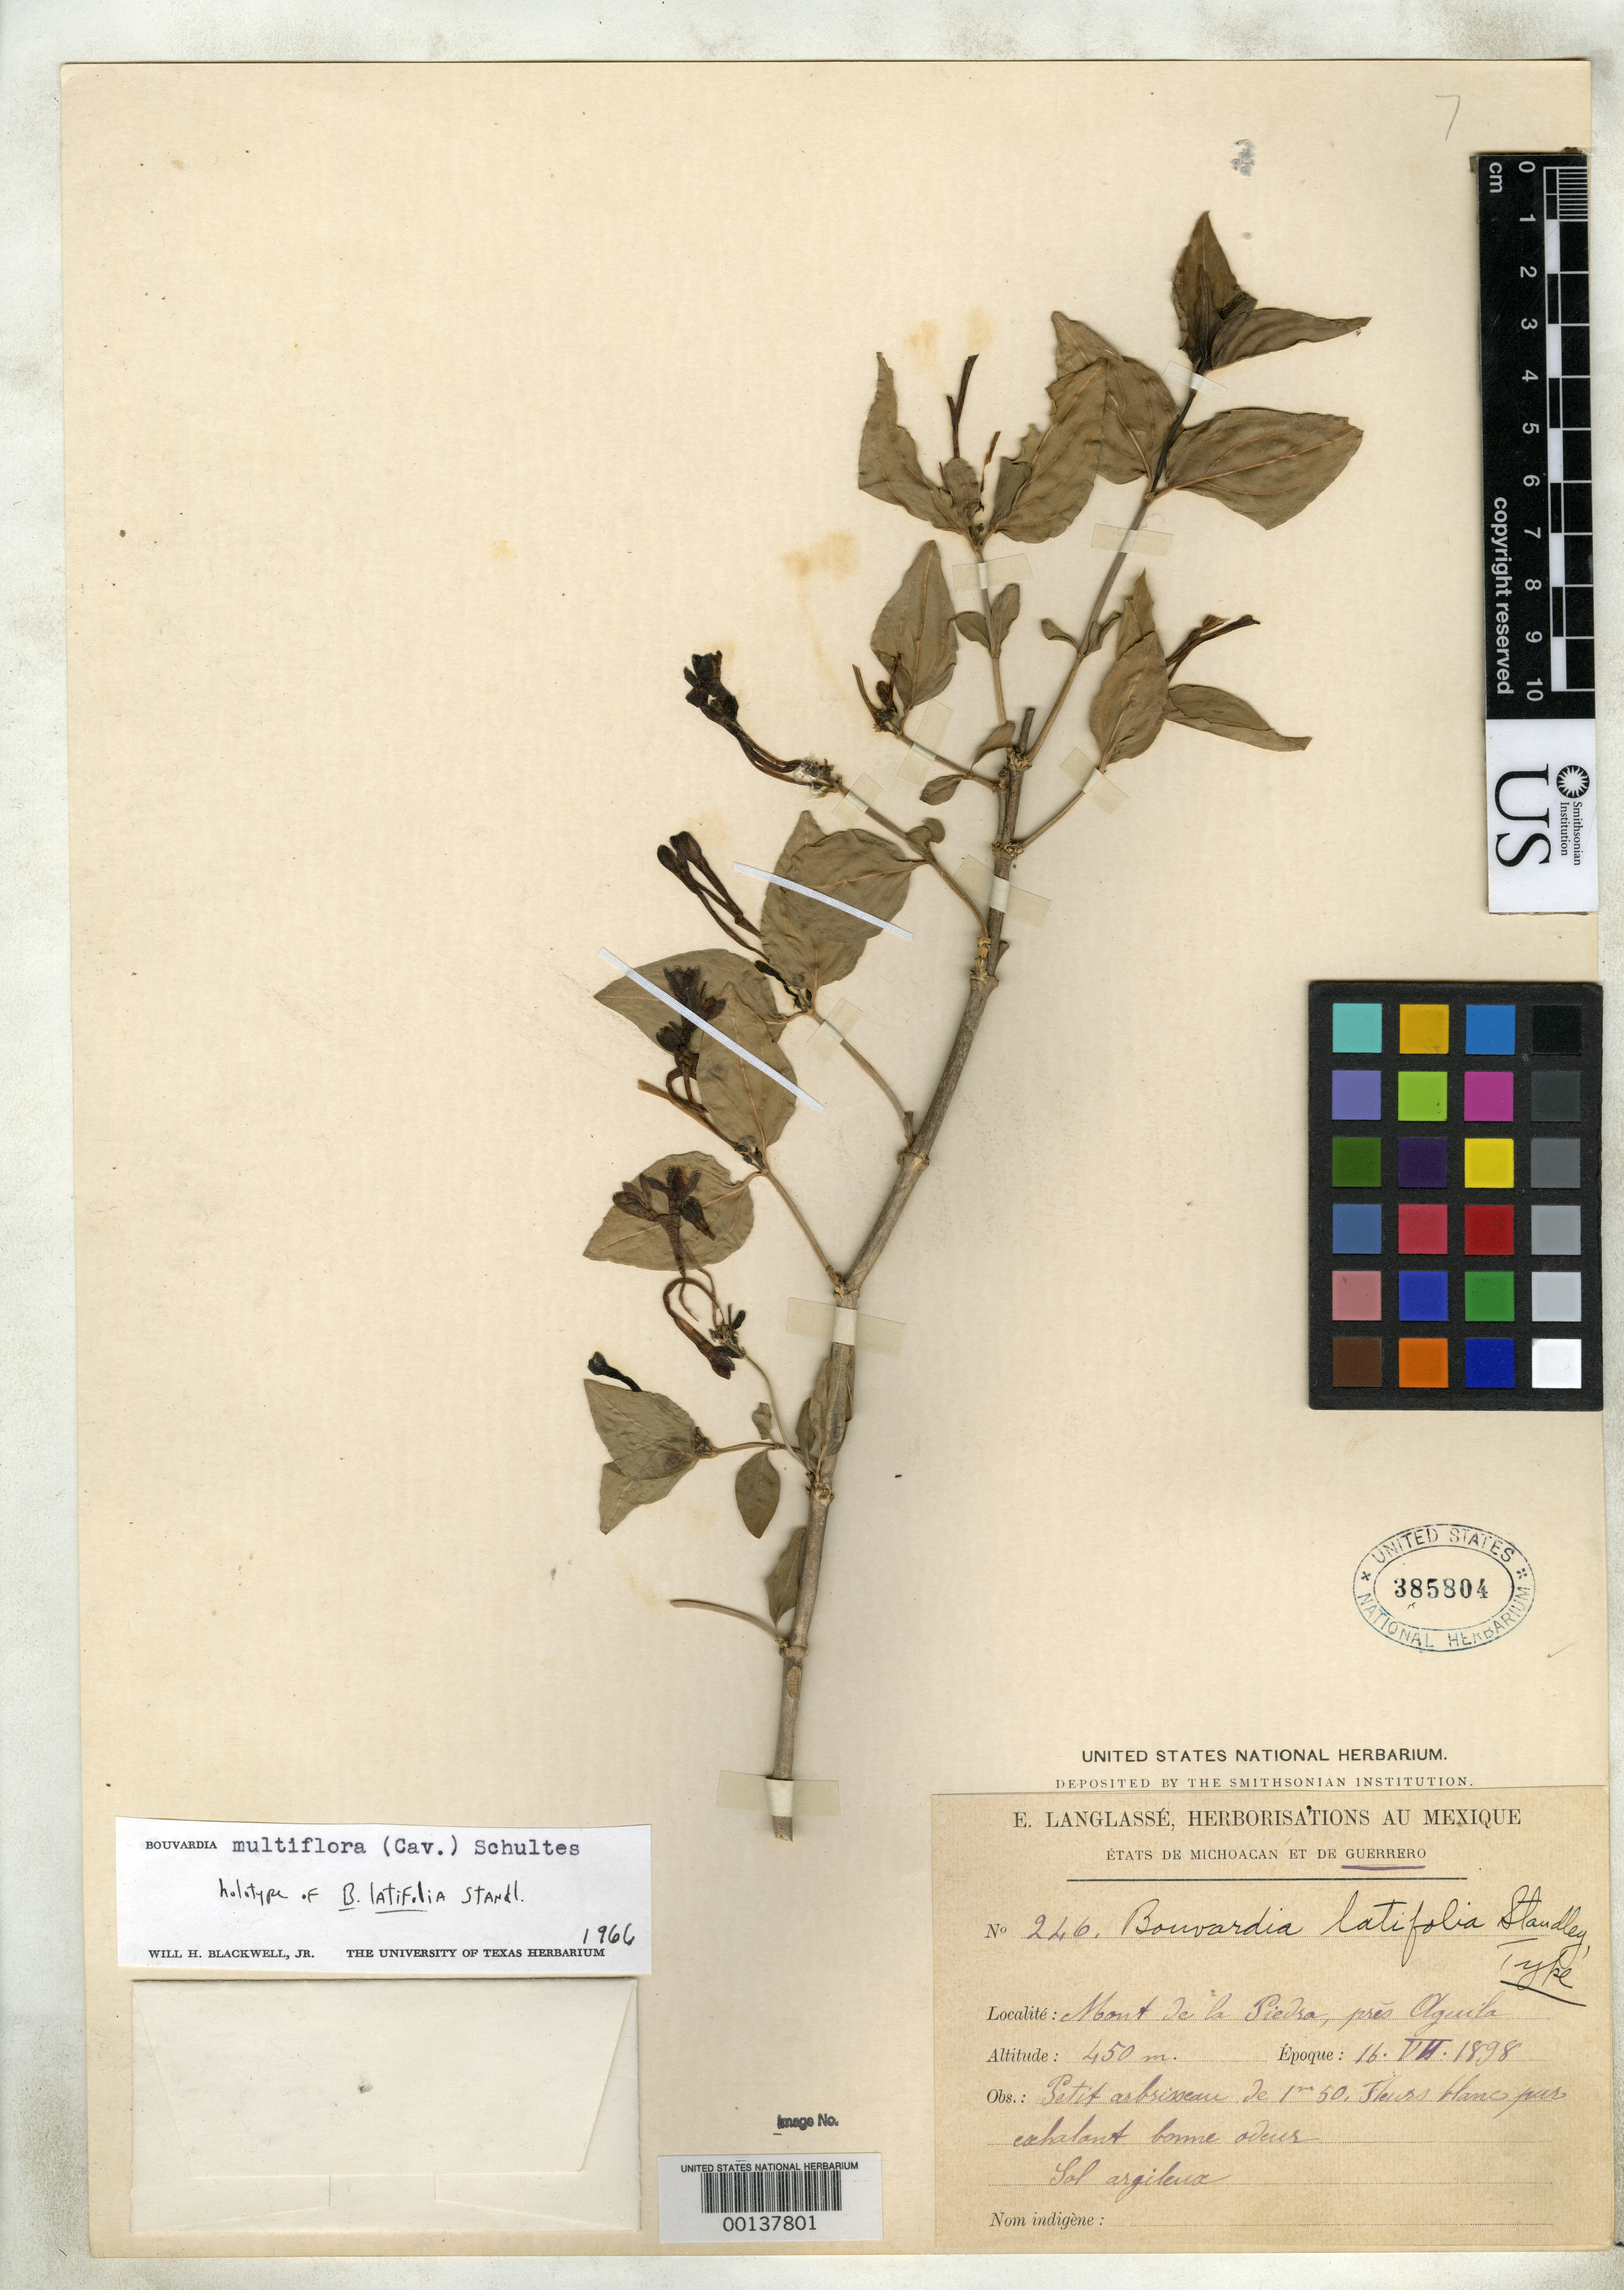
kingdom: Plantae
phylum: Tracheophyta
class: Magnoliopsida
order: Gentianales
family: Rubiaceae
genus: Bouvardia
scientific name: Bouvardia latifolia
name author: Standl.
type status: Holotype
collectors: E. Langlassé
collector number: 246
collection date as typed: Jul 1898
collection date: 1898-07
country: Mexico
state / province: Guerrero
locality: Aguila, Monte de La Piedra.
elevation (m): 450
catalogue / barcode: US 385804